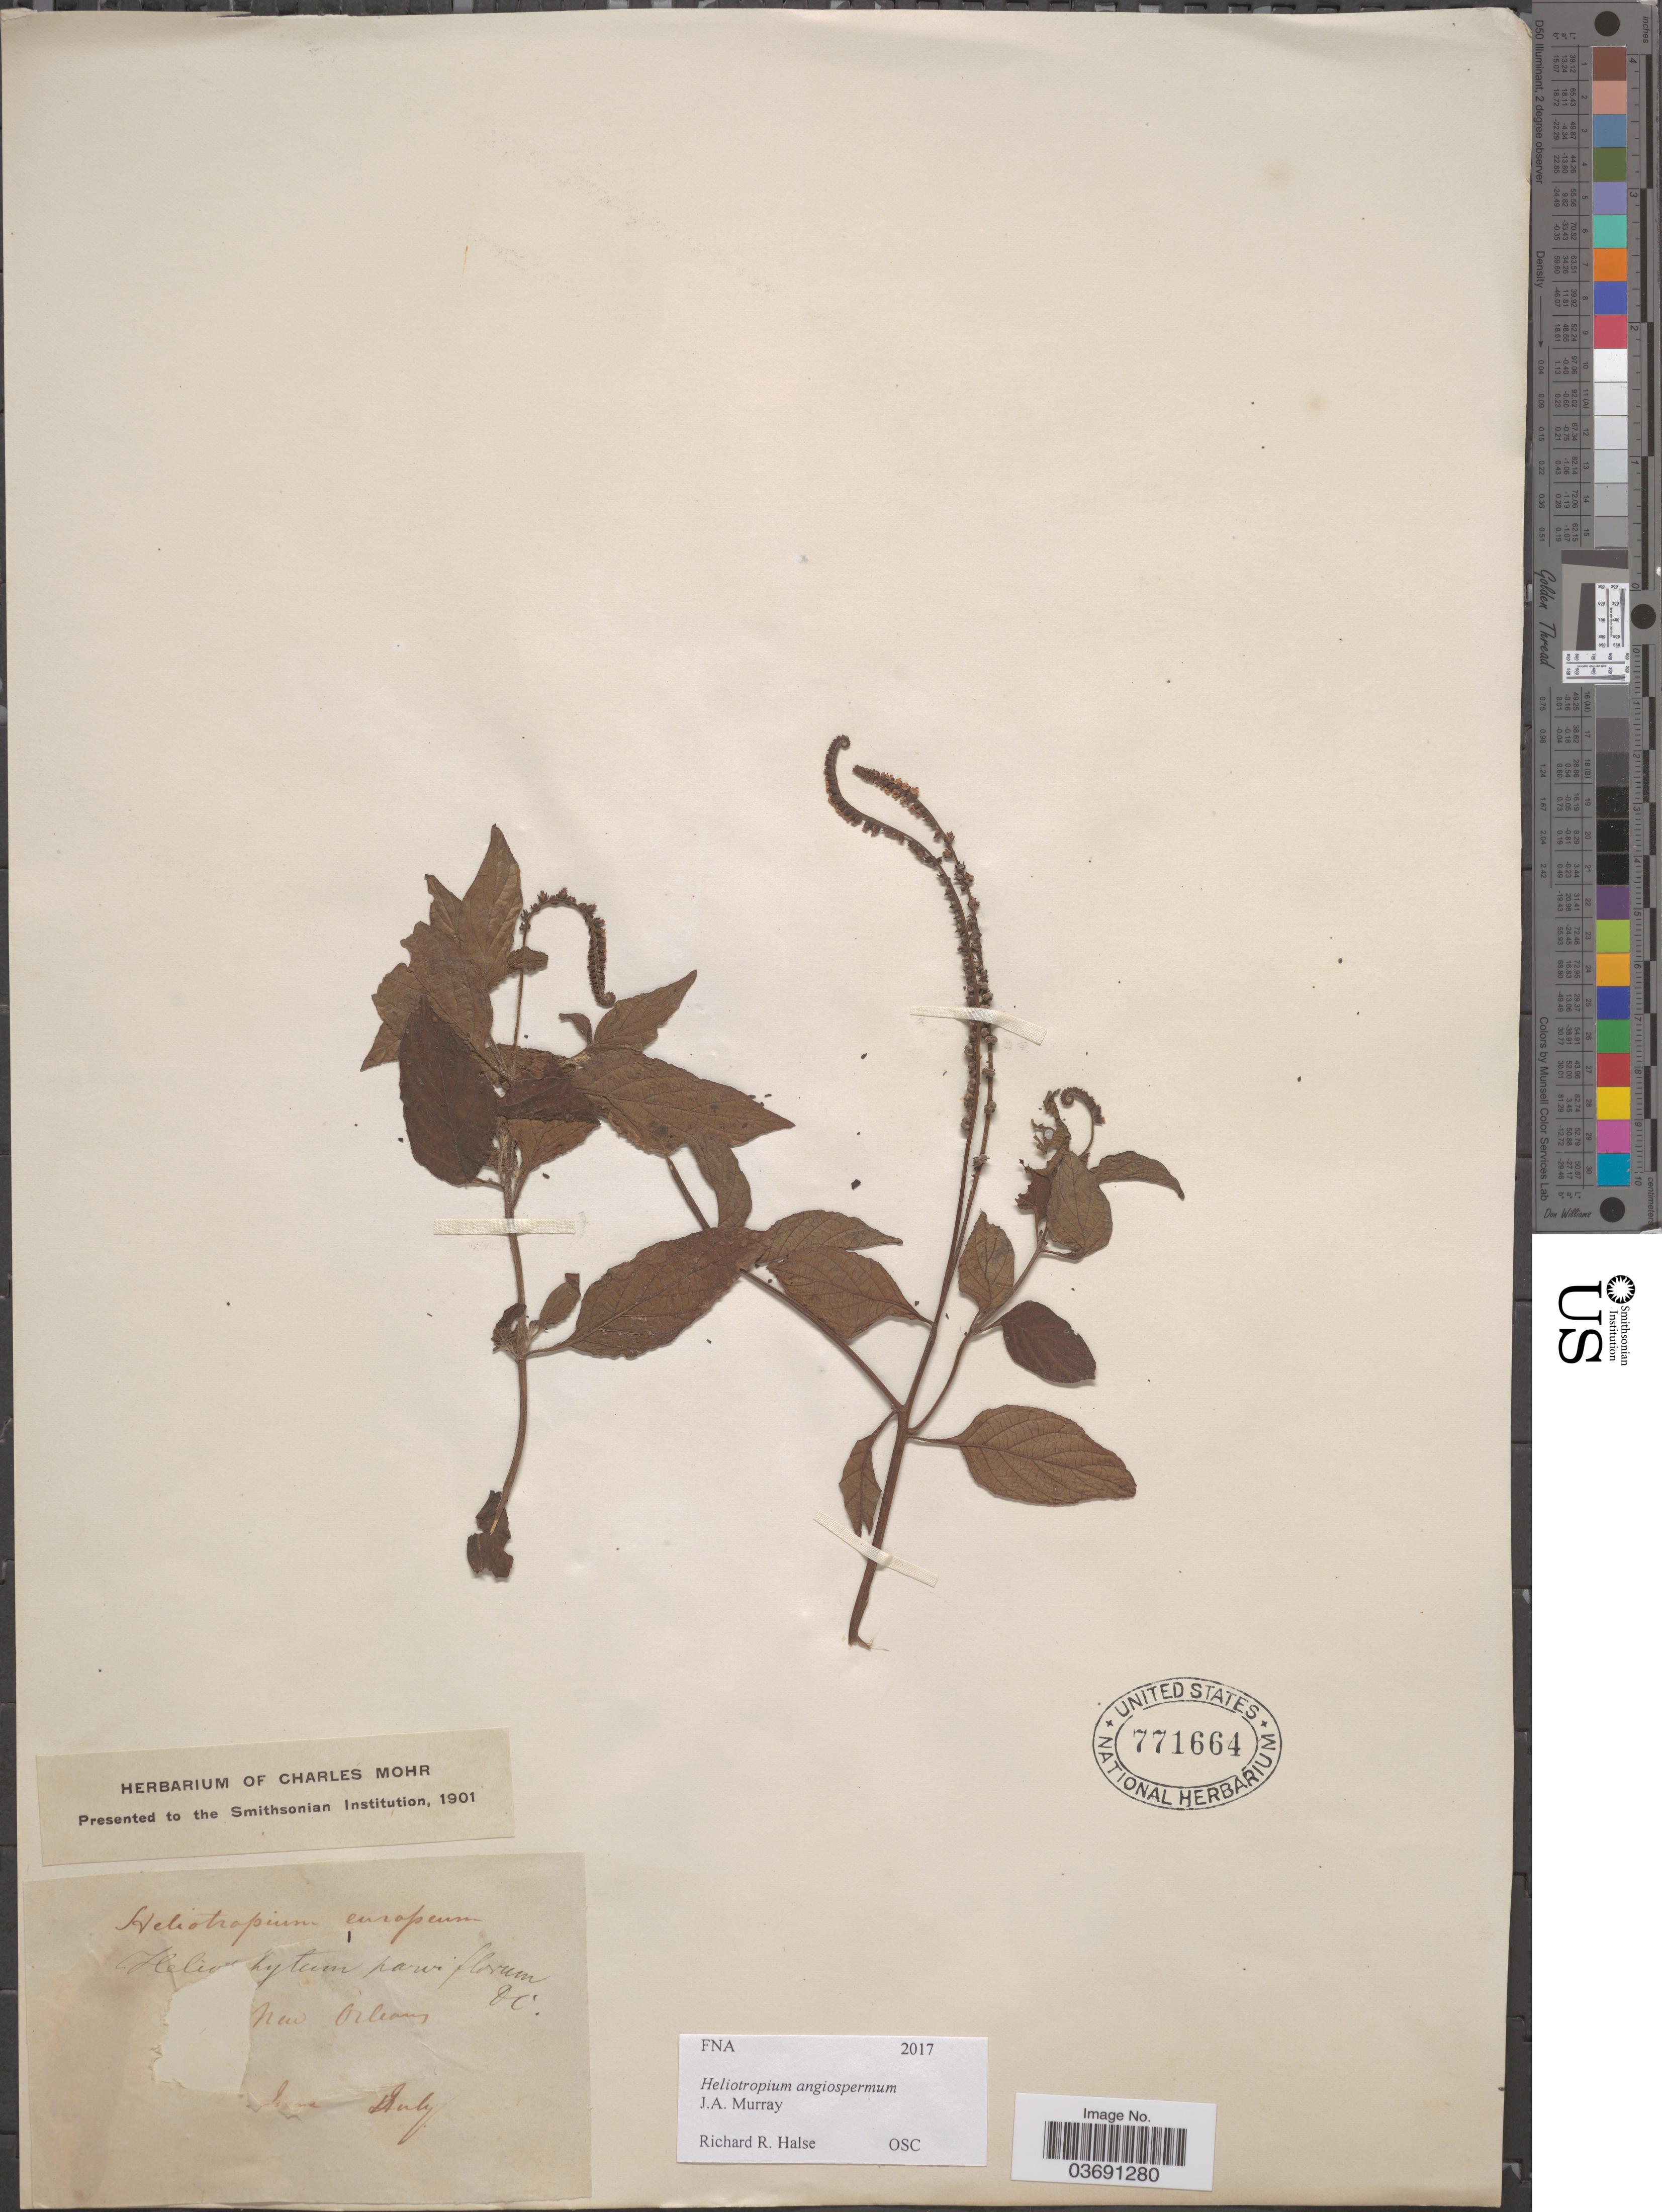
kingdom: Plantae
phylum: Tracheophyta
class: Magnoliopsida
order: Boraginales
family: Heliotropiaceae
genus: Heliotropium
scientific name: Heliotropium angiospermum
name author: Murray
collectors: ex herb. Charles Mohr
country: United States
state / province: Louisiana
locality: New Orleans.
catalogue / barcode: US 771664